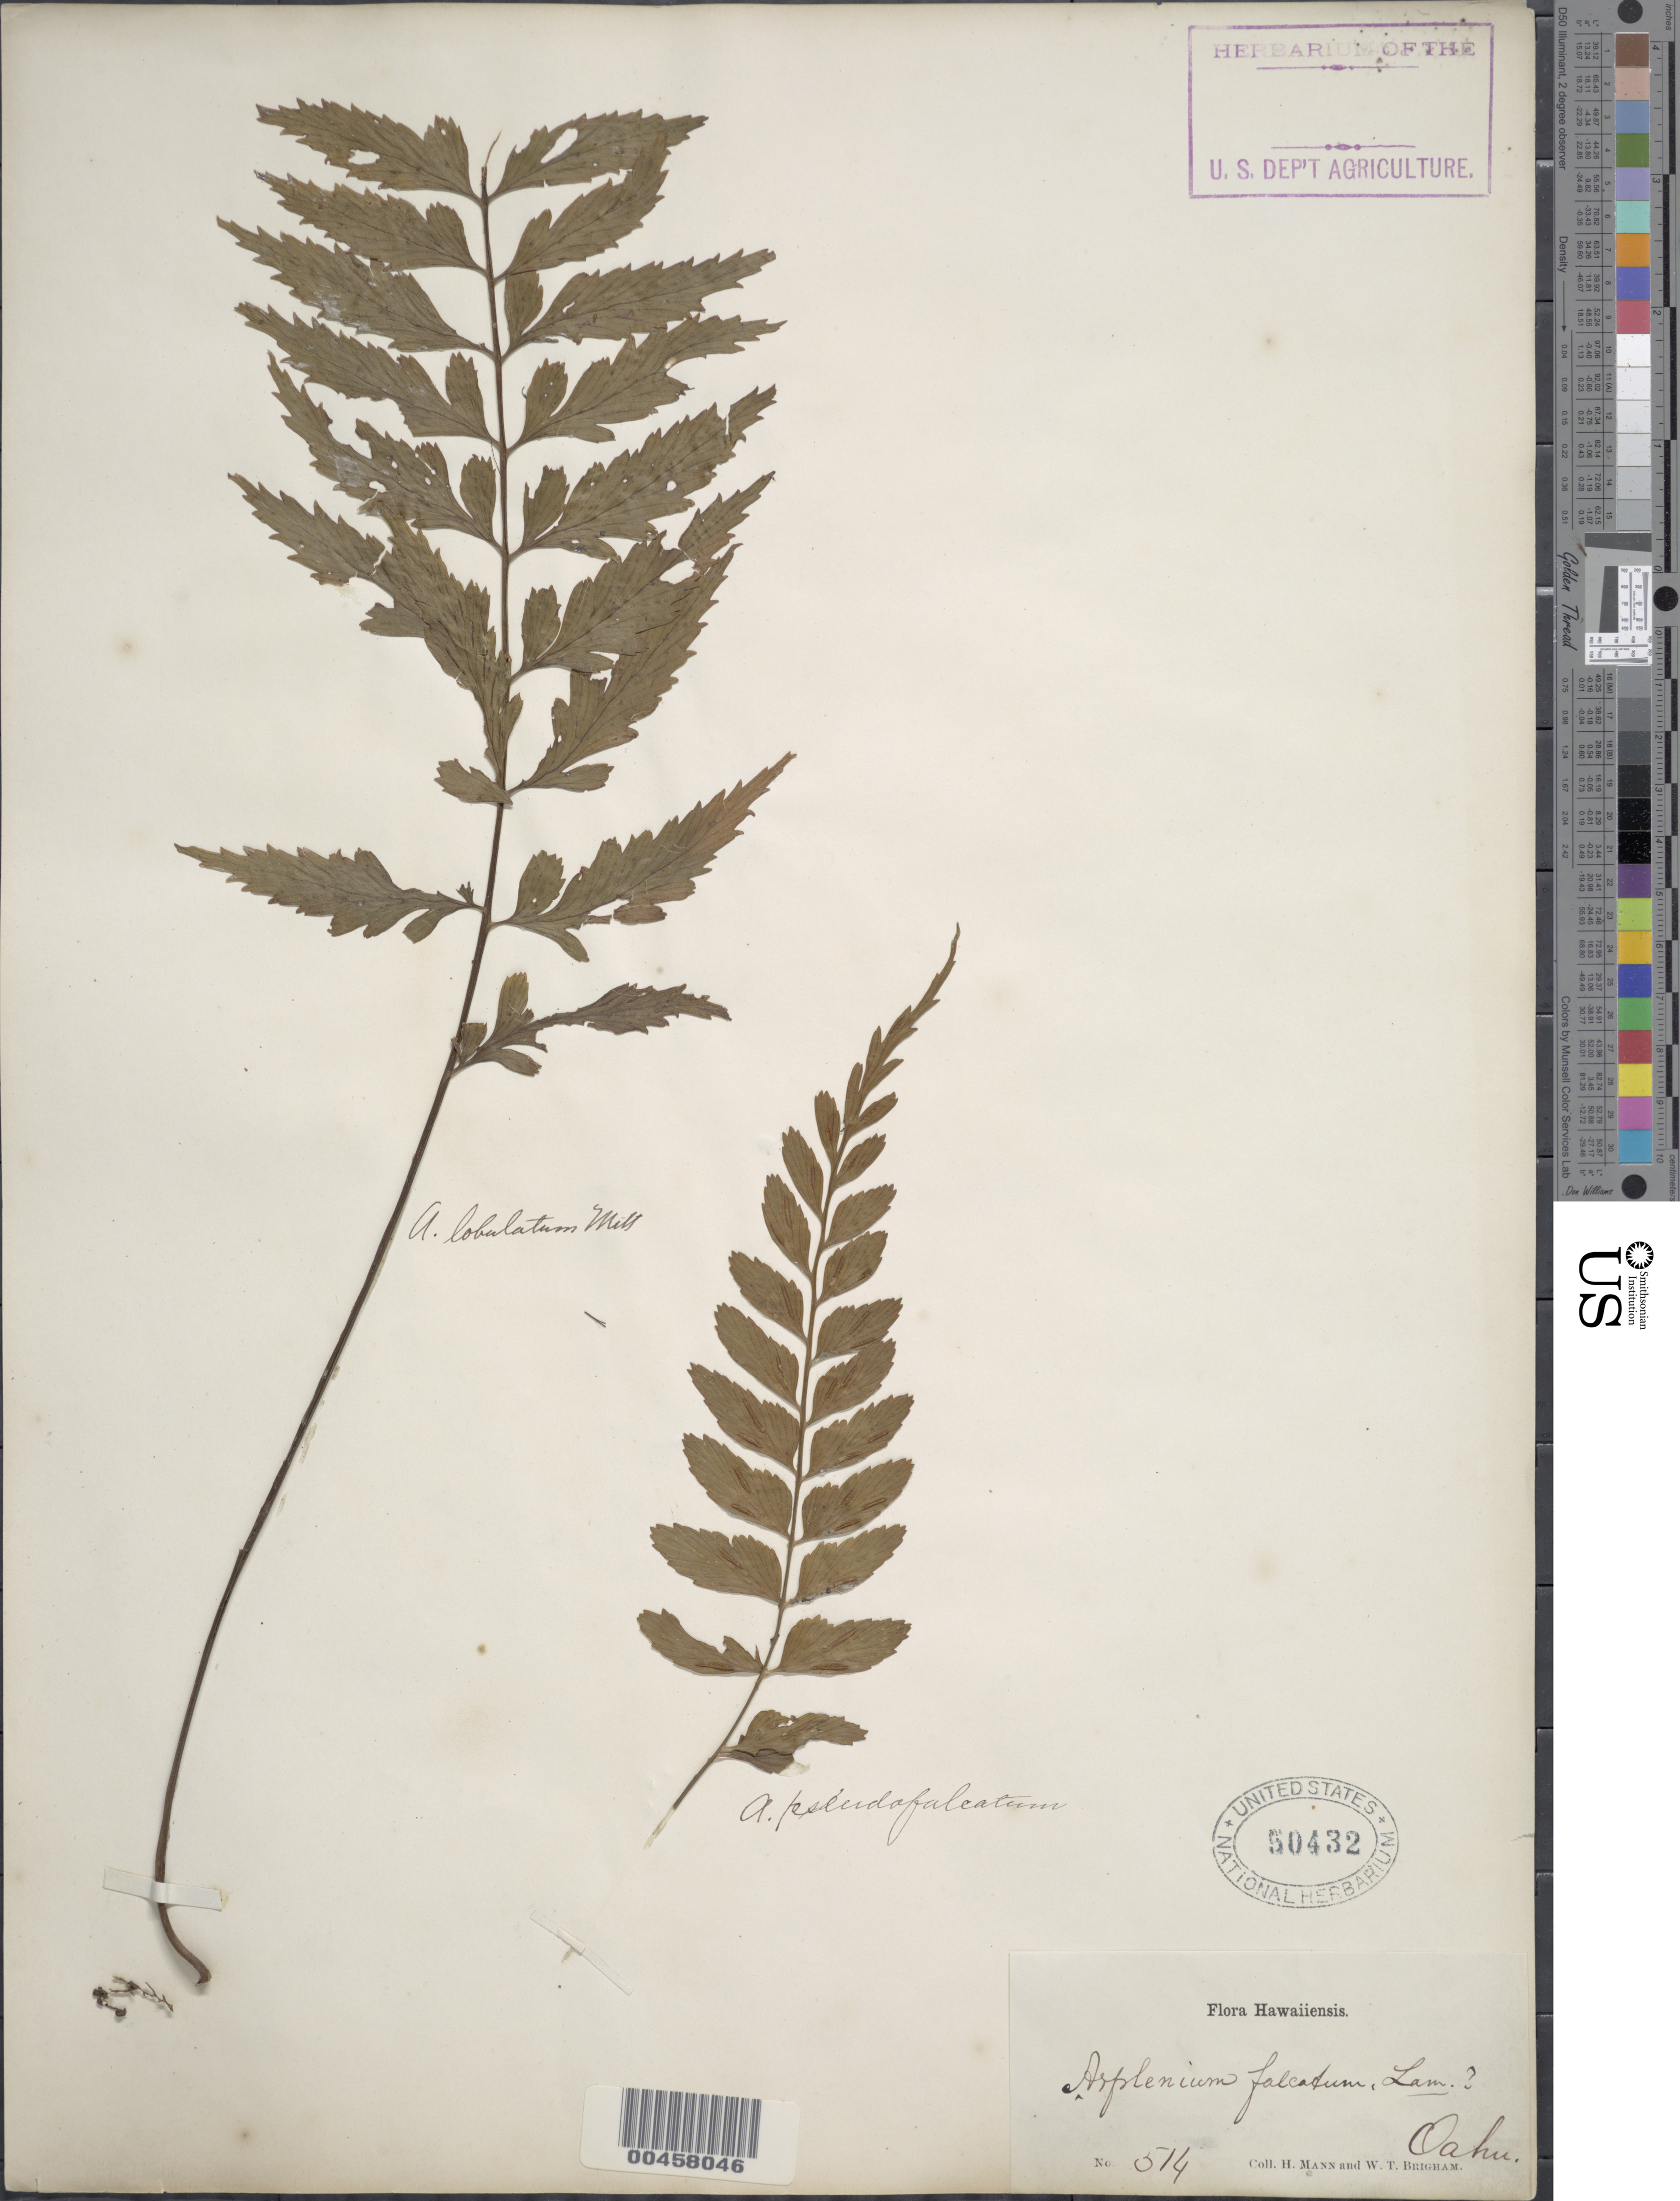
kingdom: Plantae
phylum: Tracheophyta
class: Polypodiopsida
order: Polypodiales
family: Aspleniaceae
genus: Asplenium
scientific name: Asplenium lobulatum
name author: Mett.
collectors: H. Mann & W. T. Brigham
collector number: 514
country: United States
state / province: Hawaii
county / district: Honolulu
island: Oahu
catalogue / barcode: US 50432